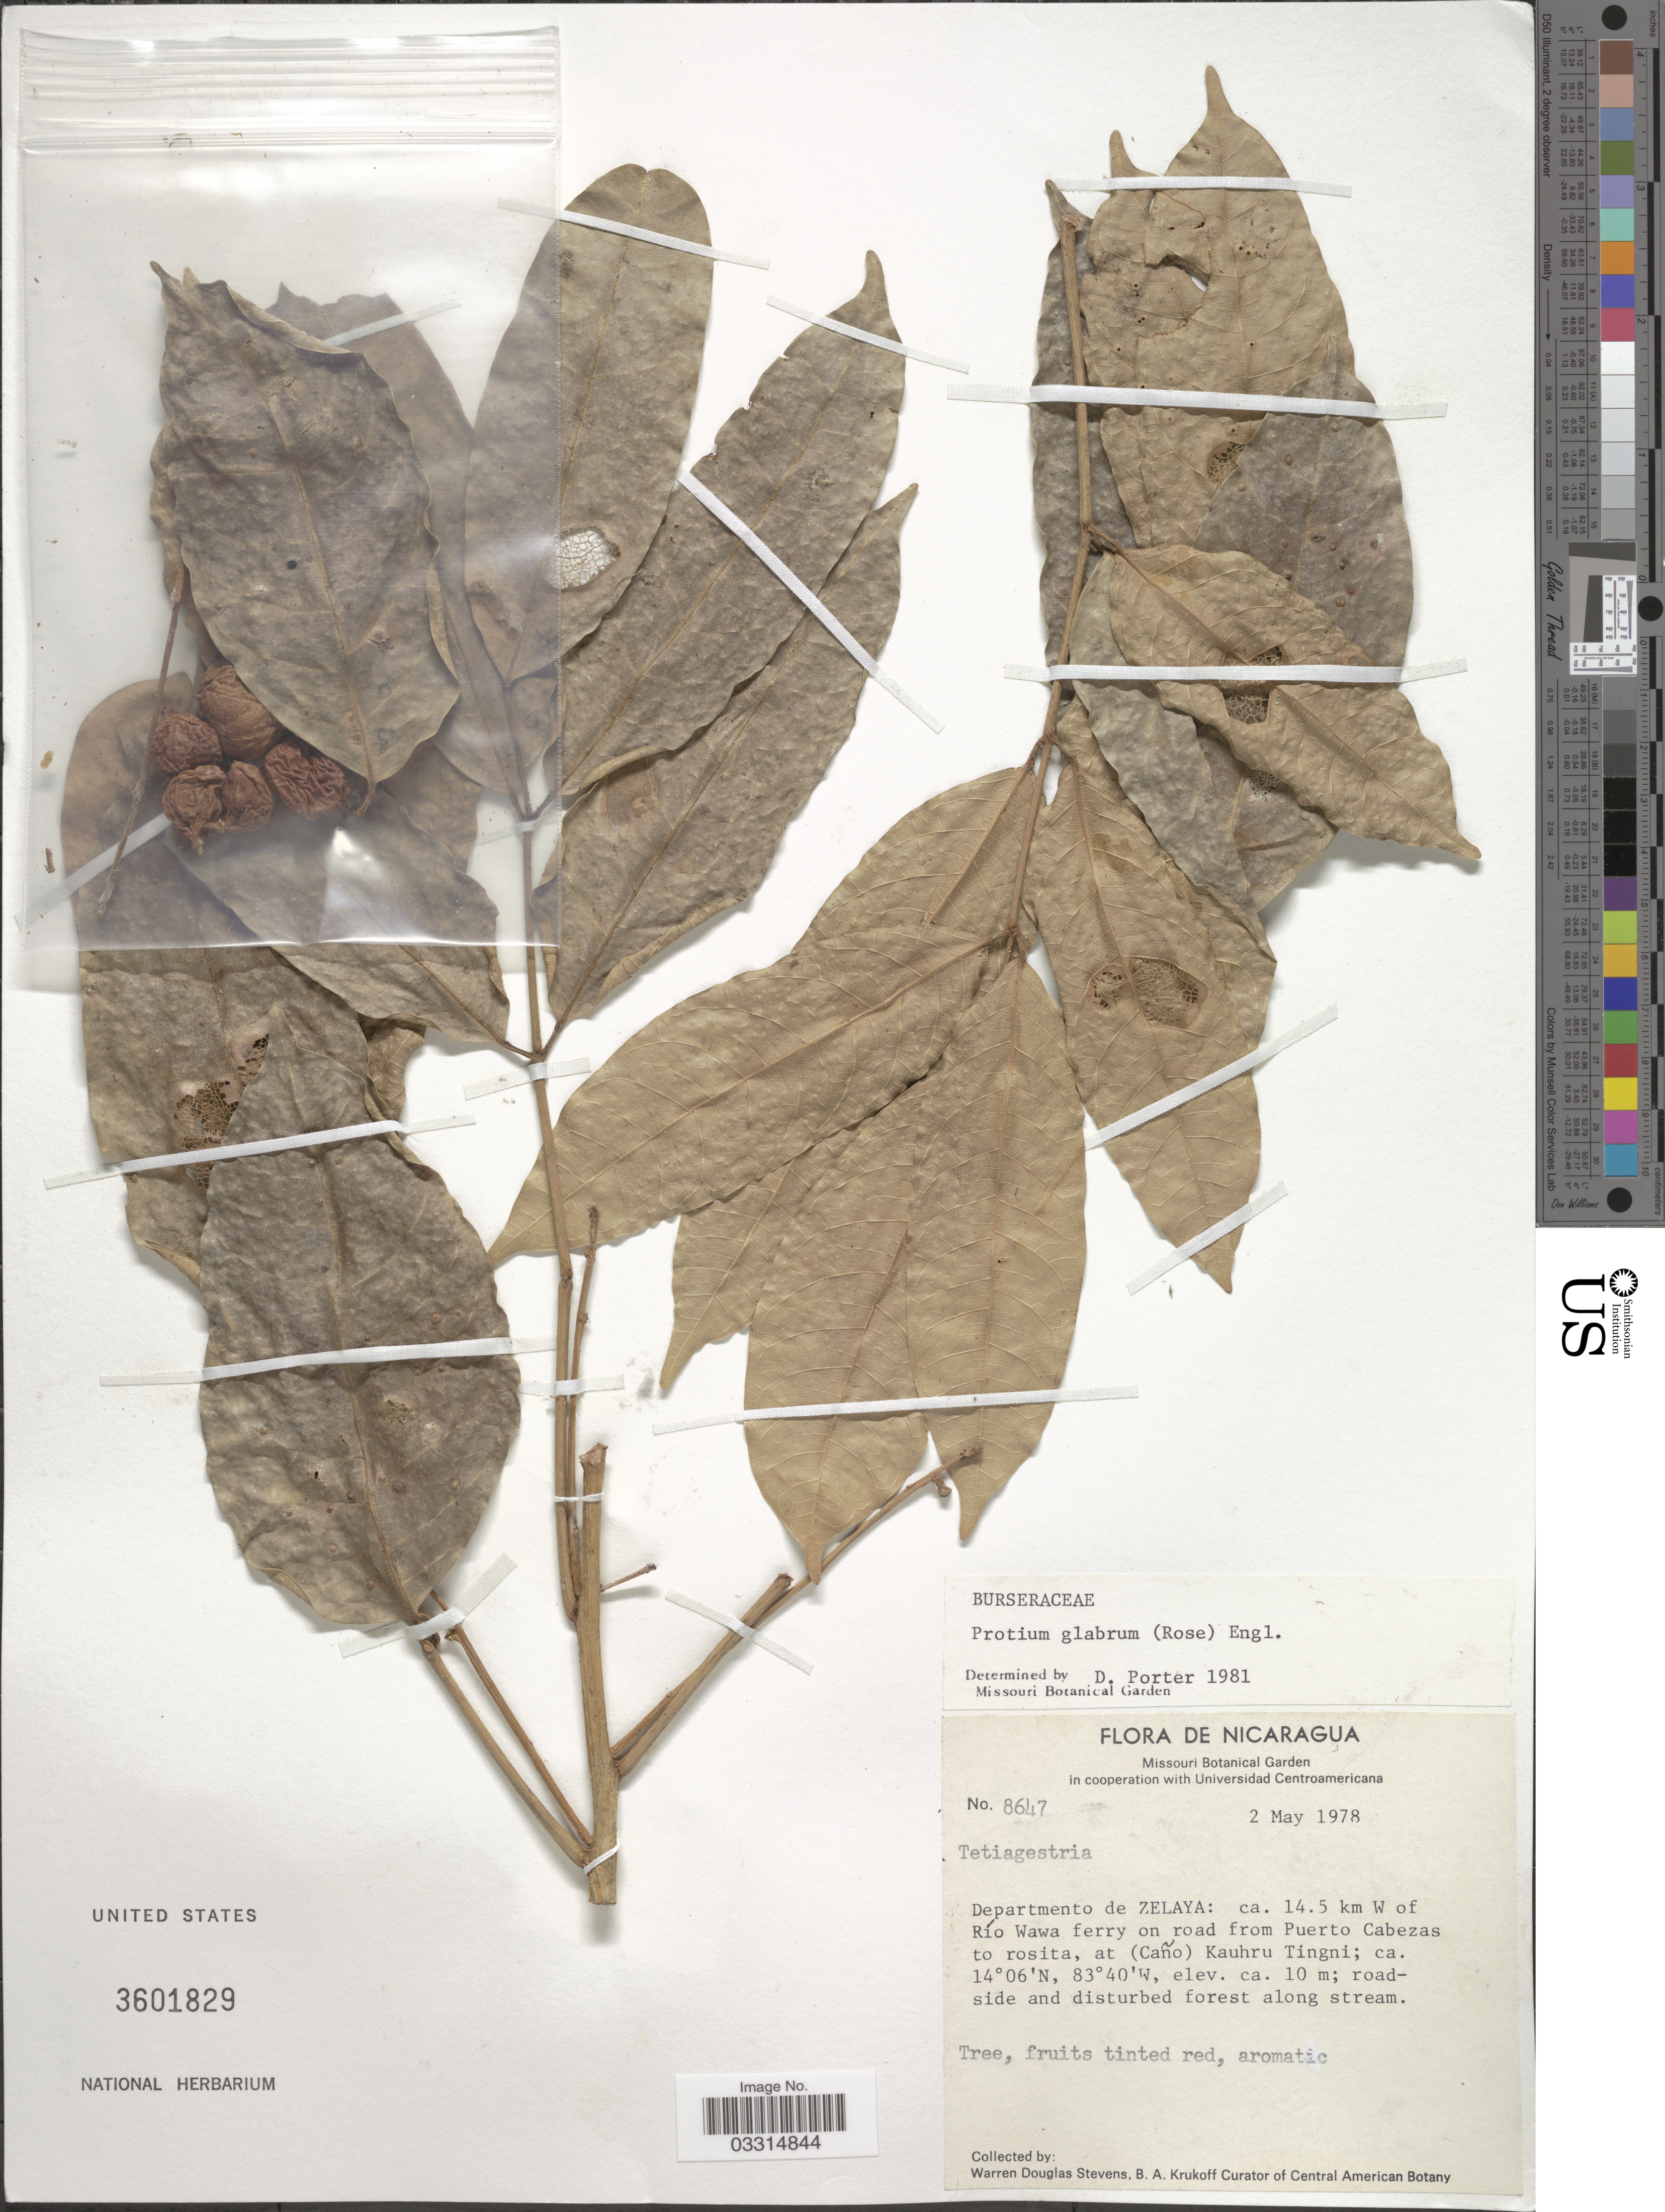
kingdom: Plantae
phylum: Tracheophyta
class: Magnoliopsida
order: Sapindales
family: Burseraceae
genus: Protium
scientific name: Protium glabrum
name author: (Rose) Engl.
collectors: W. D. Stevens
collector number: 8647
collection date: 1978-05-02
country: Nicaragua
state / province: Atlántico Norte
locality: Departmento de Zelaya: ca. 14.5 km W of Río Wawa ferry on road from Puerto Cabezas to rosita, at (Caño) Kauhru Tingni.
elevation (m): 10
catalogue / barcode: US 3601829